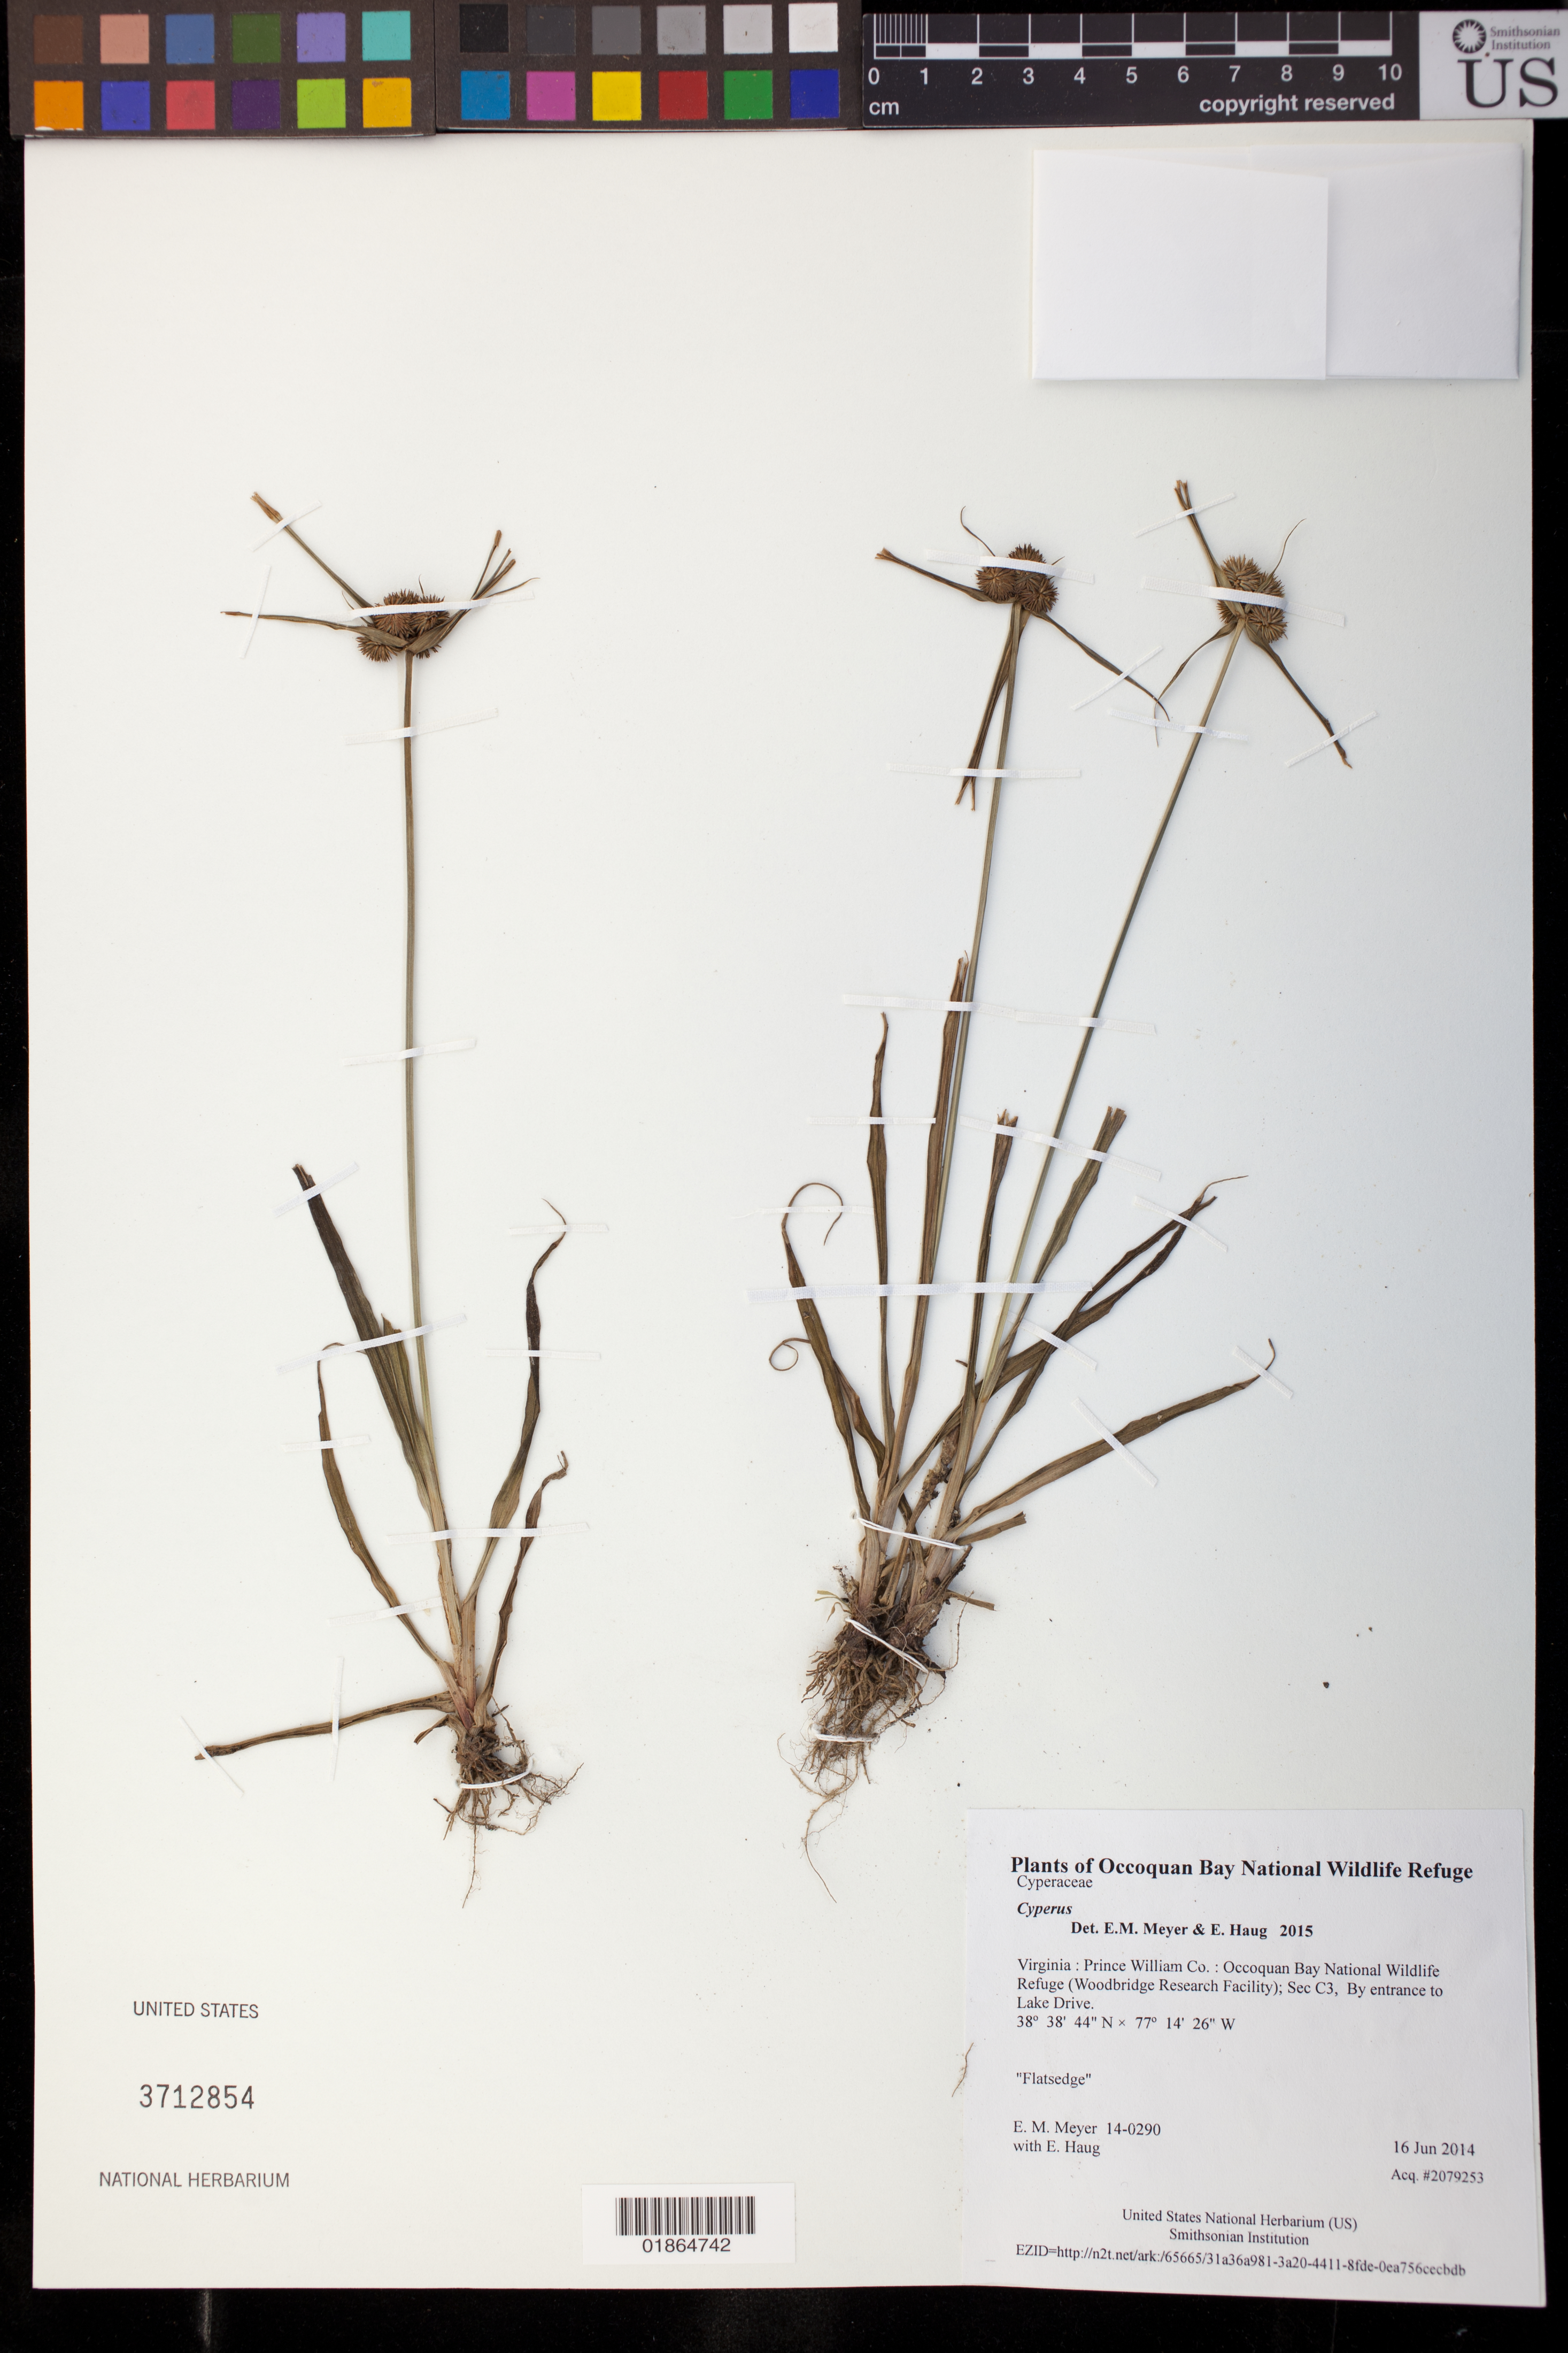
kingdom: Plantae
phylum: Tracheophyta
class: Liliopsida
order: Poales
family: Cyperaceae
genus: Cyperus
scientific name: Cyperus echinatus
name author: (L.) Alph. Wood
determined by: Strong, Mark T., (BOT), Smithsonian Institution - National Museum of Natural History (UNITED STATES)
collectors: E. M. Meyer & E. Haug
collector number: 14-0290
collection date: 2014-06-16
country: United States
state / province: Virginia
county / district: Prince William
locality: Occoquan Bay National Wildlife Refuge (Woodbridge Research Facility); Sec C3, By entrance to Lake Drive.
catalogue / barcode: US 3712854